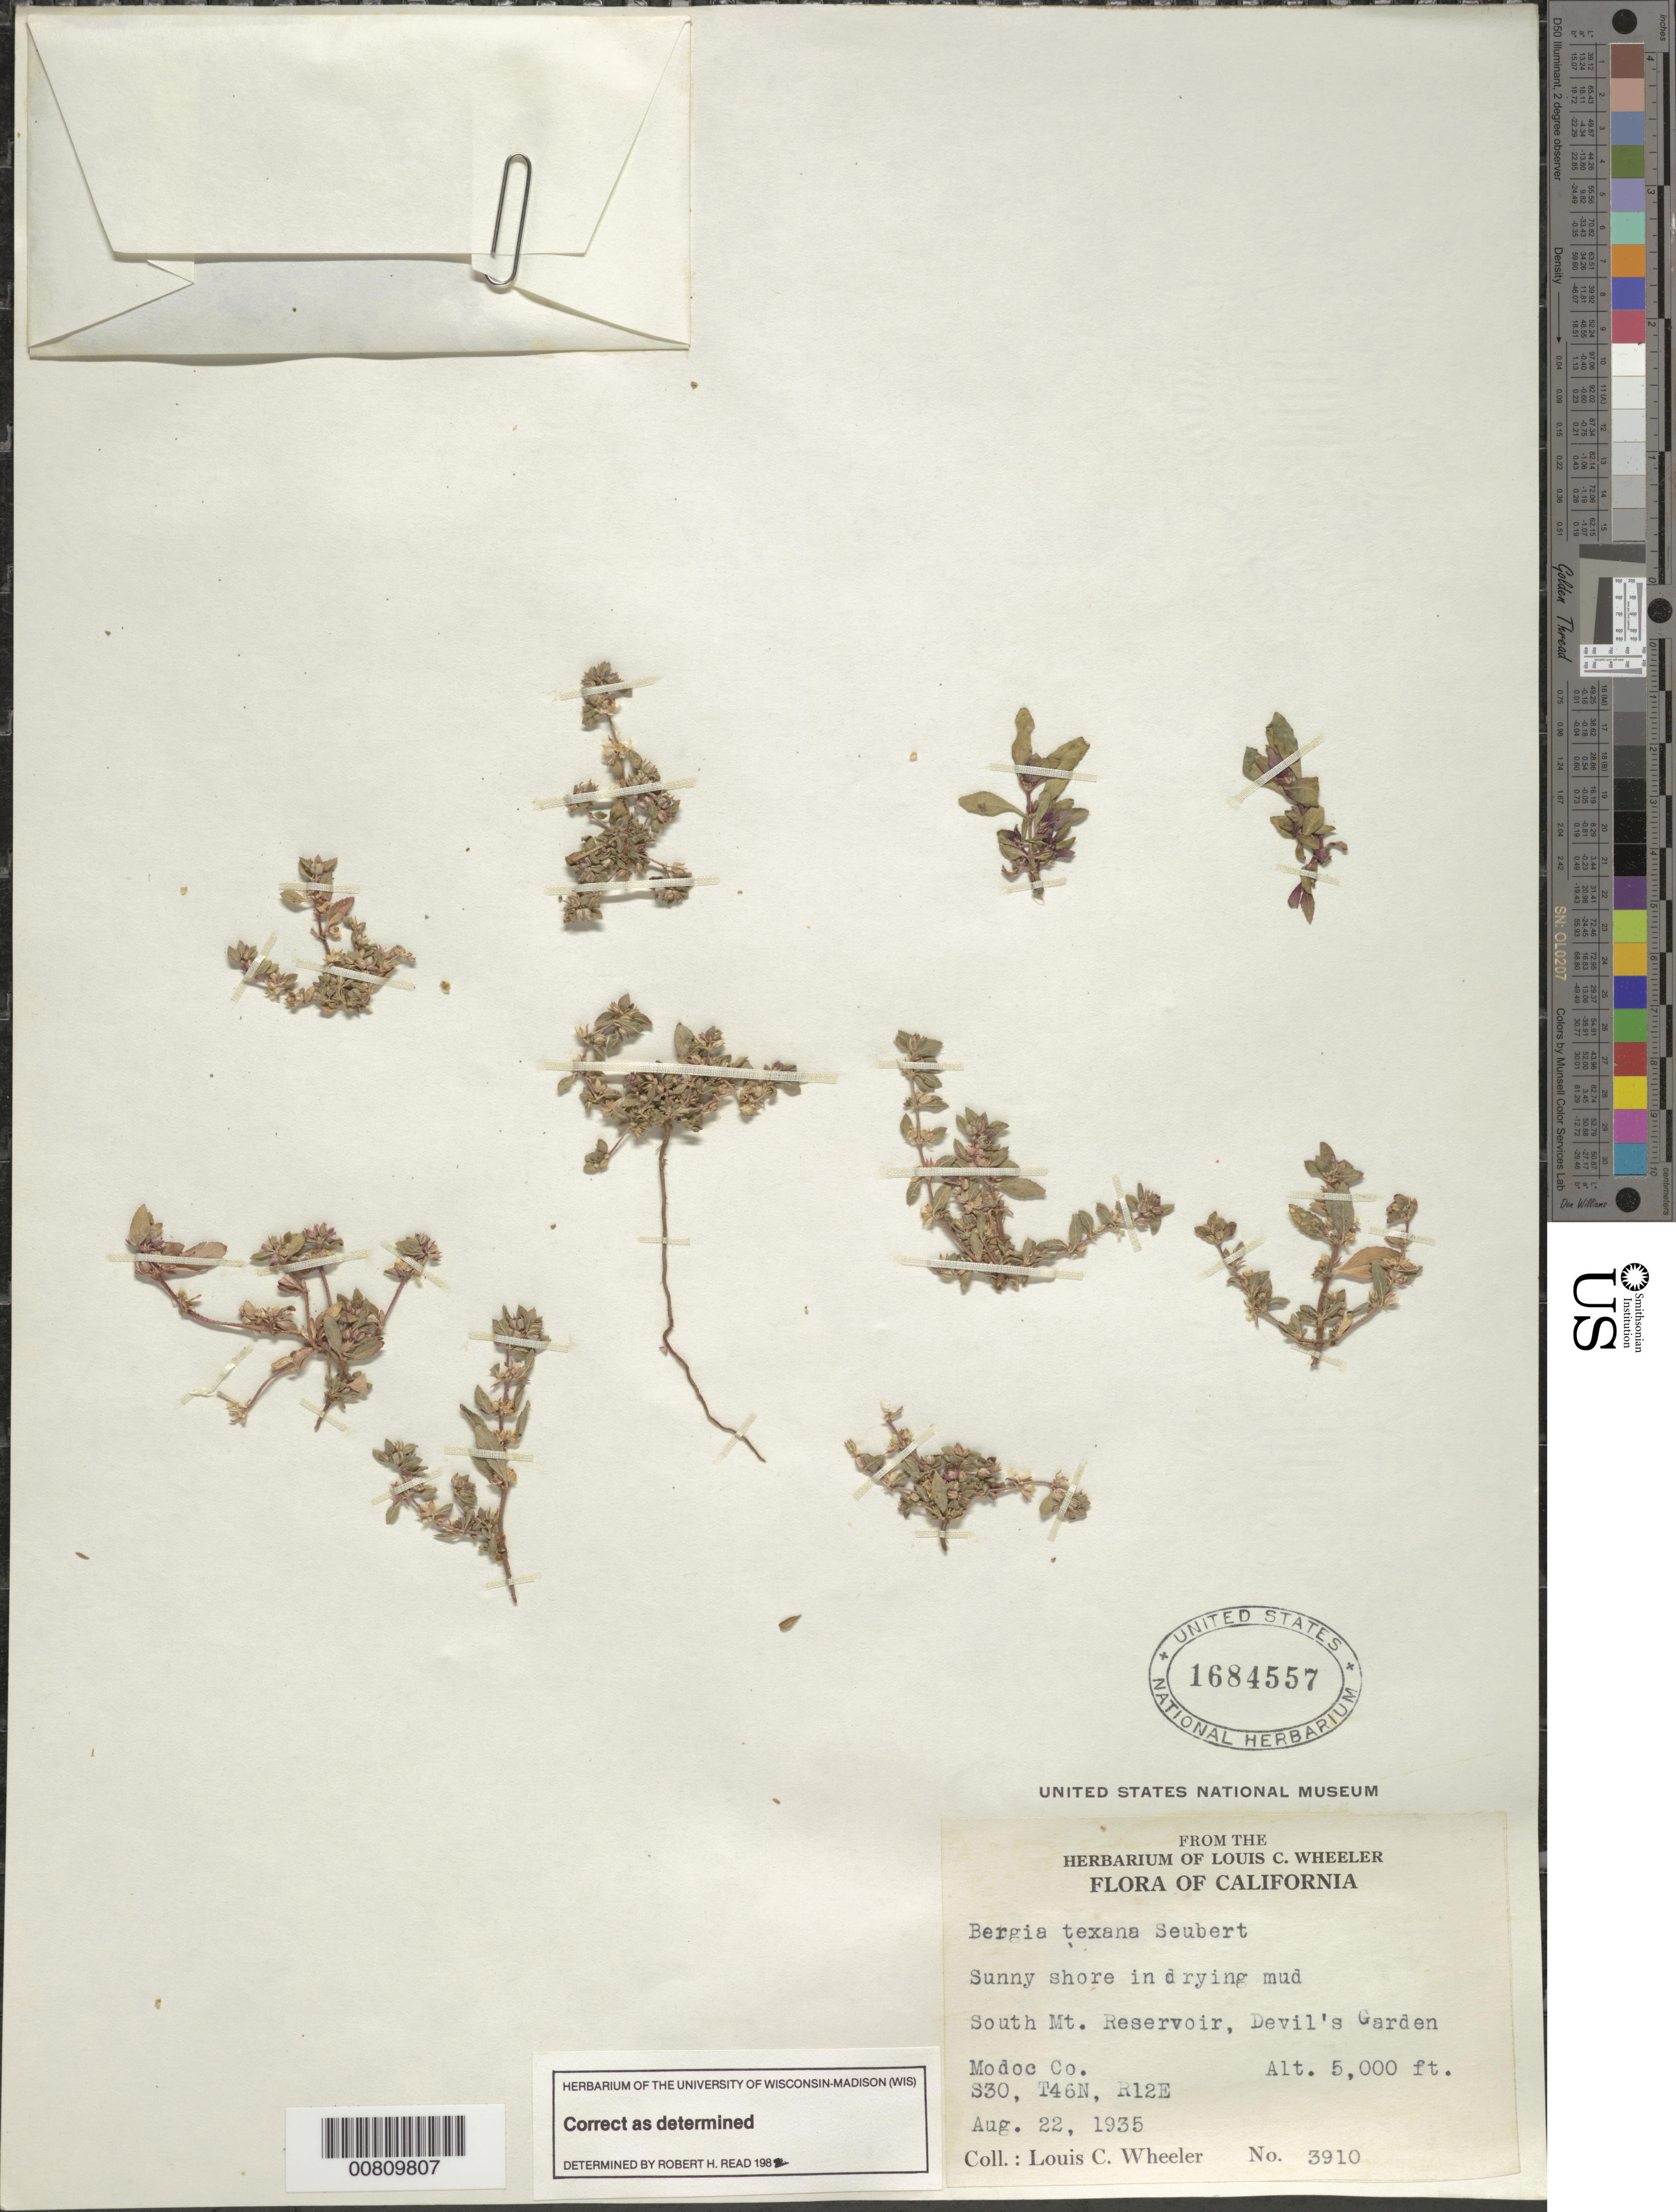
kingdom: Plantae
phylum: Tracheophyta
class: Magnoliopsida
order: Malpighiales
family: Elatinaceae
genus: Bergia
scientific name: Bergia texana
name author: (Hook.) Seub.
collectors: L. C. Wheeler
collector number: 3910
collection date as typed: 22 Aug 1935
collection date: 1935-08-22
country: United States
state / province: California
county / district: Modoc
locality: South Mt. Reservoir, Devil's Garden.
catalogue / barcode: US 1684557